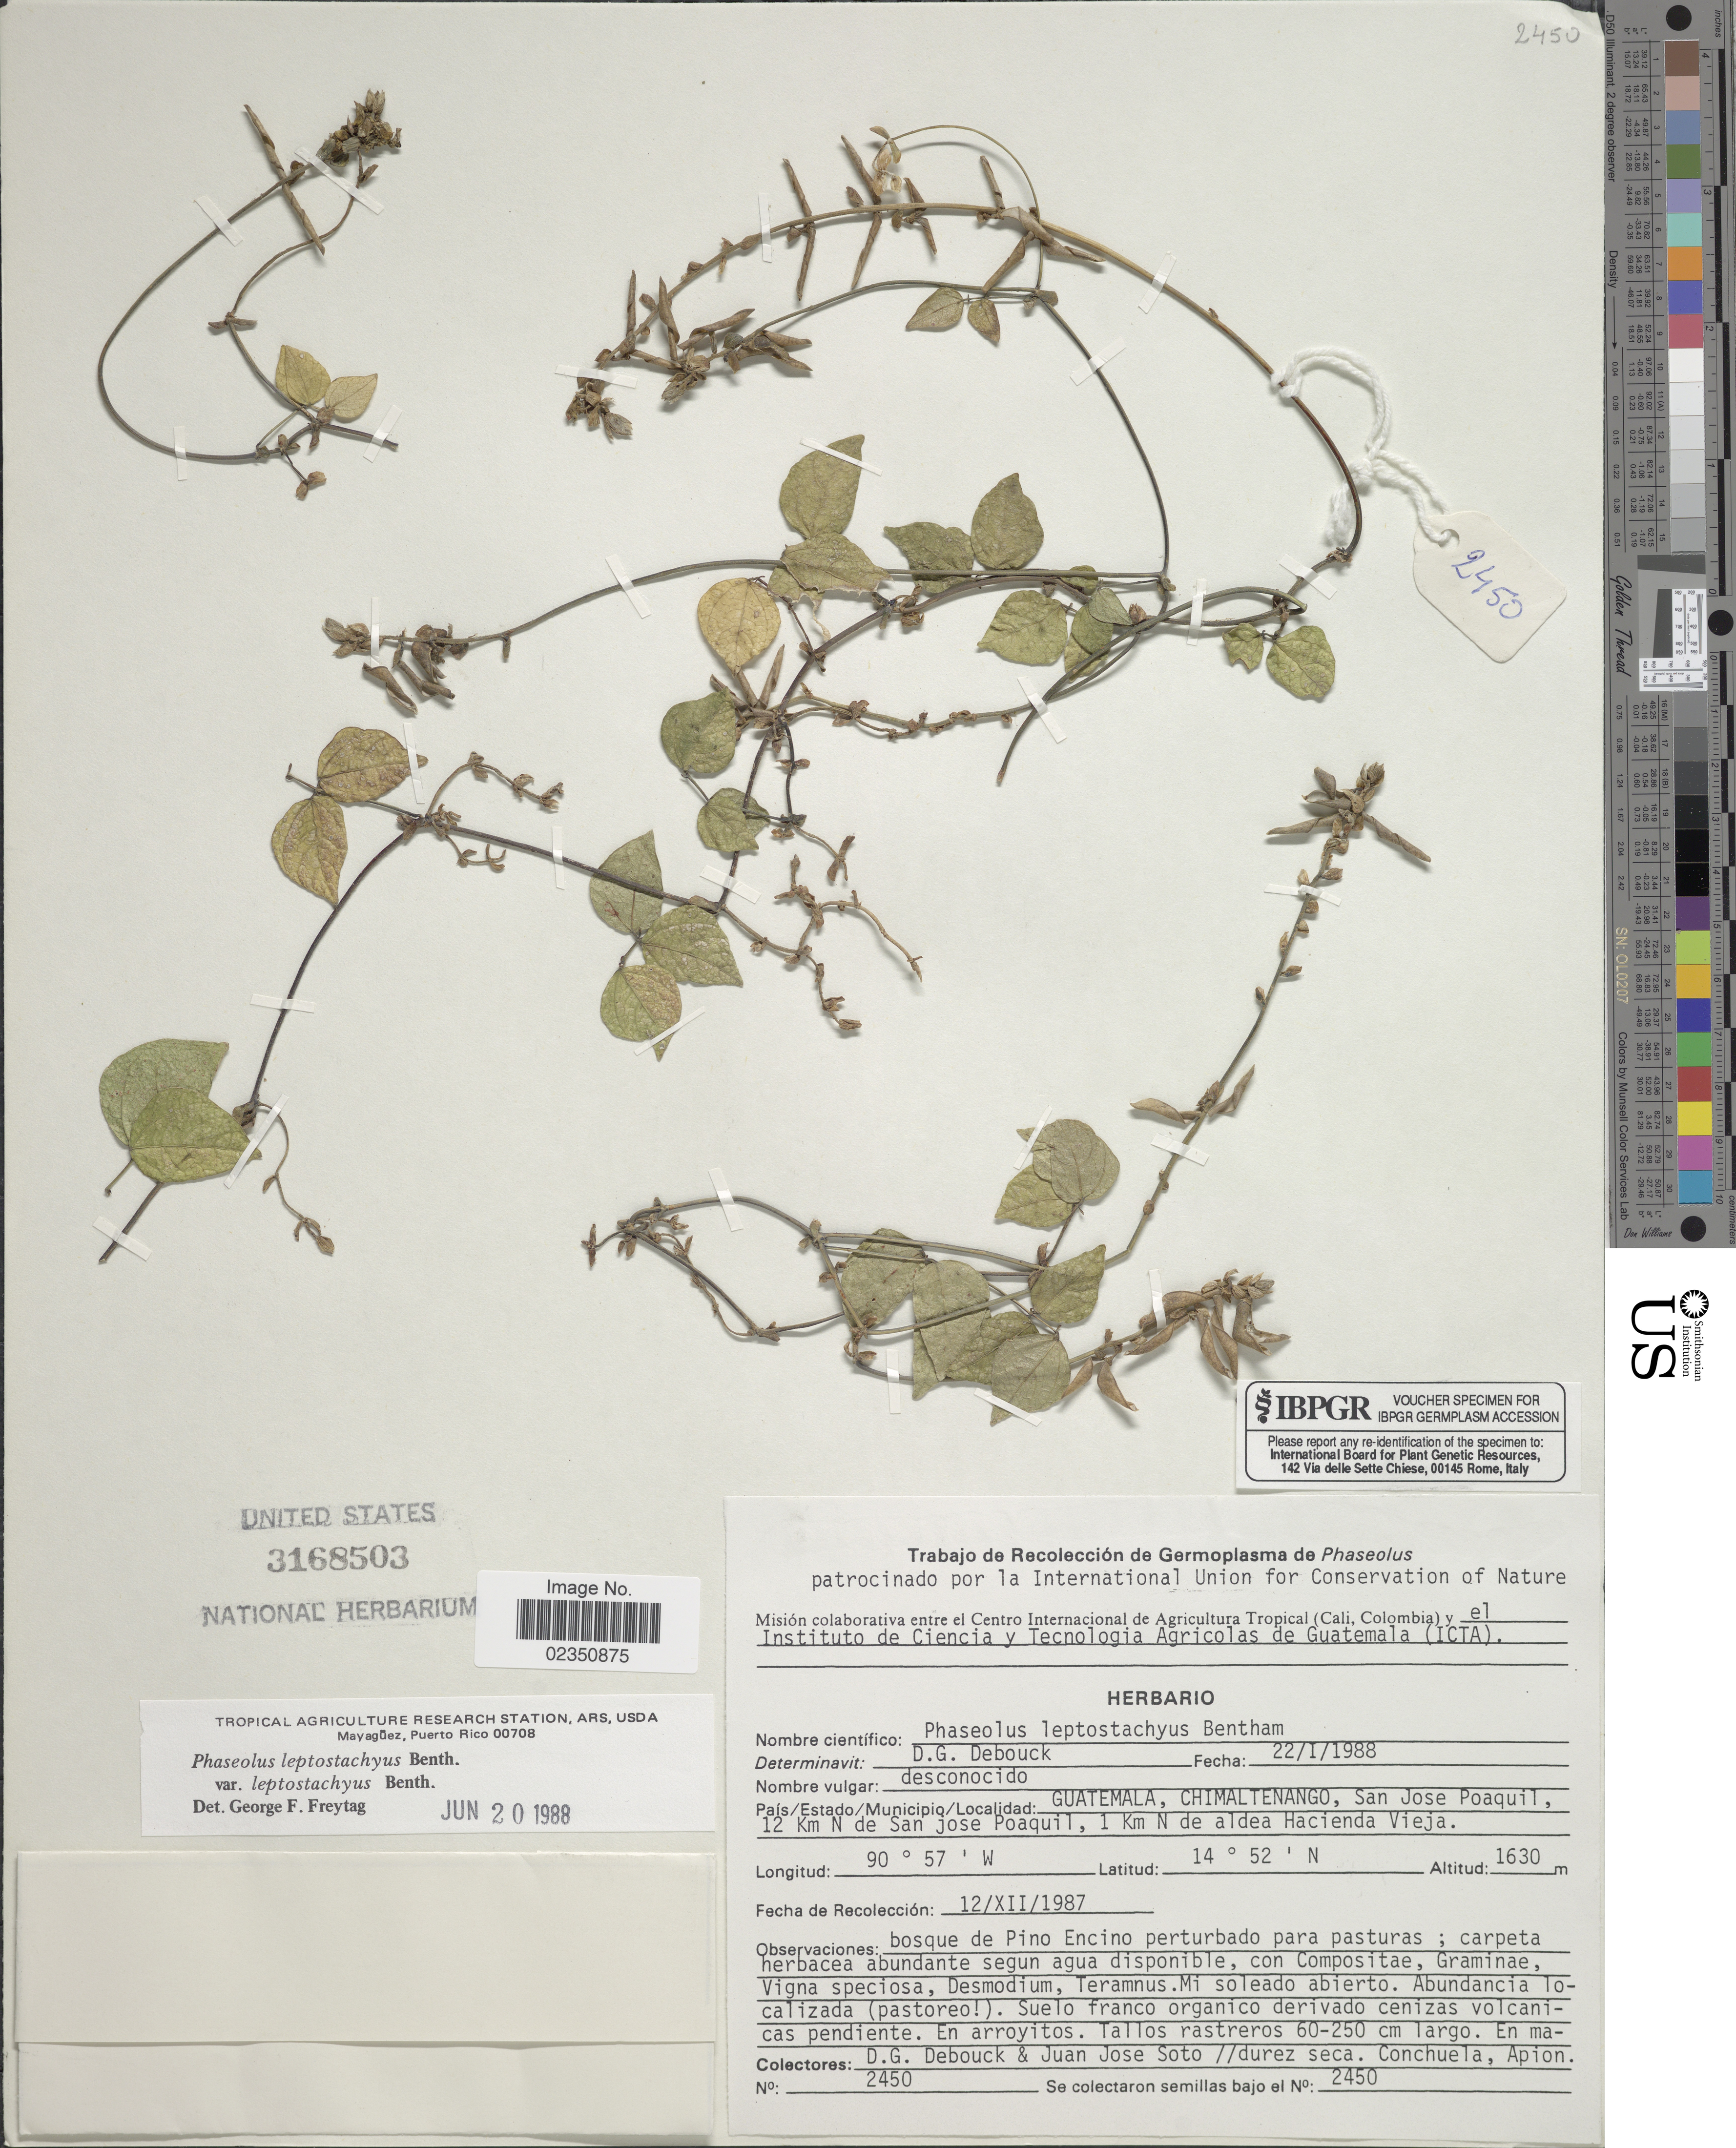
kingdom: Plantae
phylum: Tracheophyta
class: Magnoliopsida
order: Fabales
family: Fabaceae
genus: Phaseolus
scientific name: Phaseolus leptostachyus var. leptostachyus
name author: Benth.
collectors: D. Debouck & J. Soto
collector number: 2450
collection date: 1987-12-12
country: Guatemala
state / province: Chimaltenango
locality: San Jose Poaquil, 12 Km N de San Jose Poaquil, 1 Km N de aldea Hacienda Vieja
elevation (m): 1630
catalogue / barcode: US 3168503